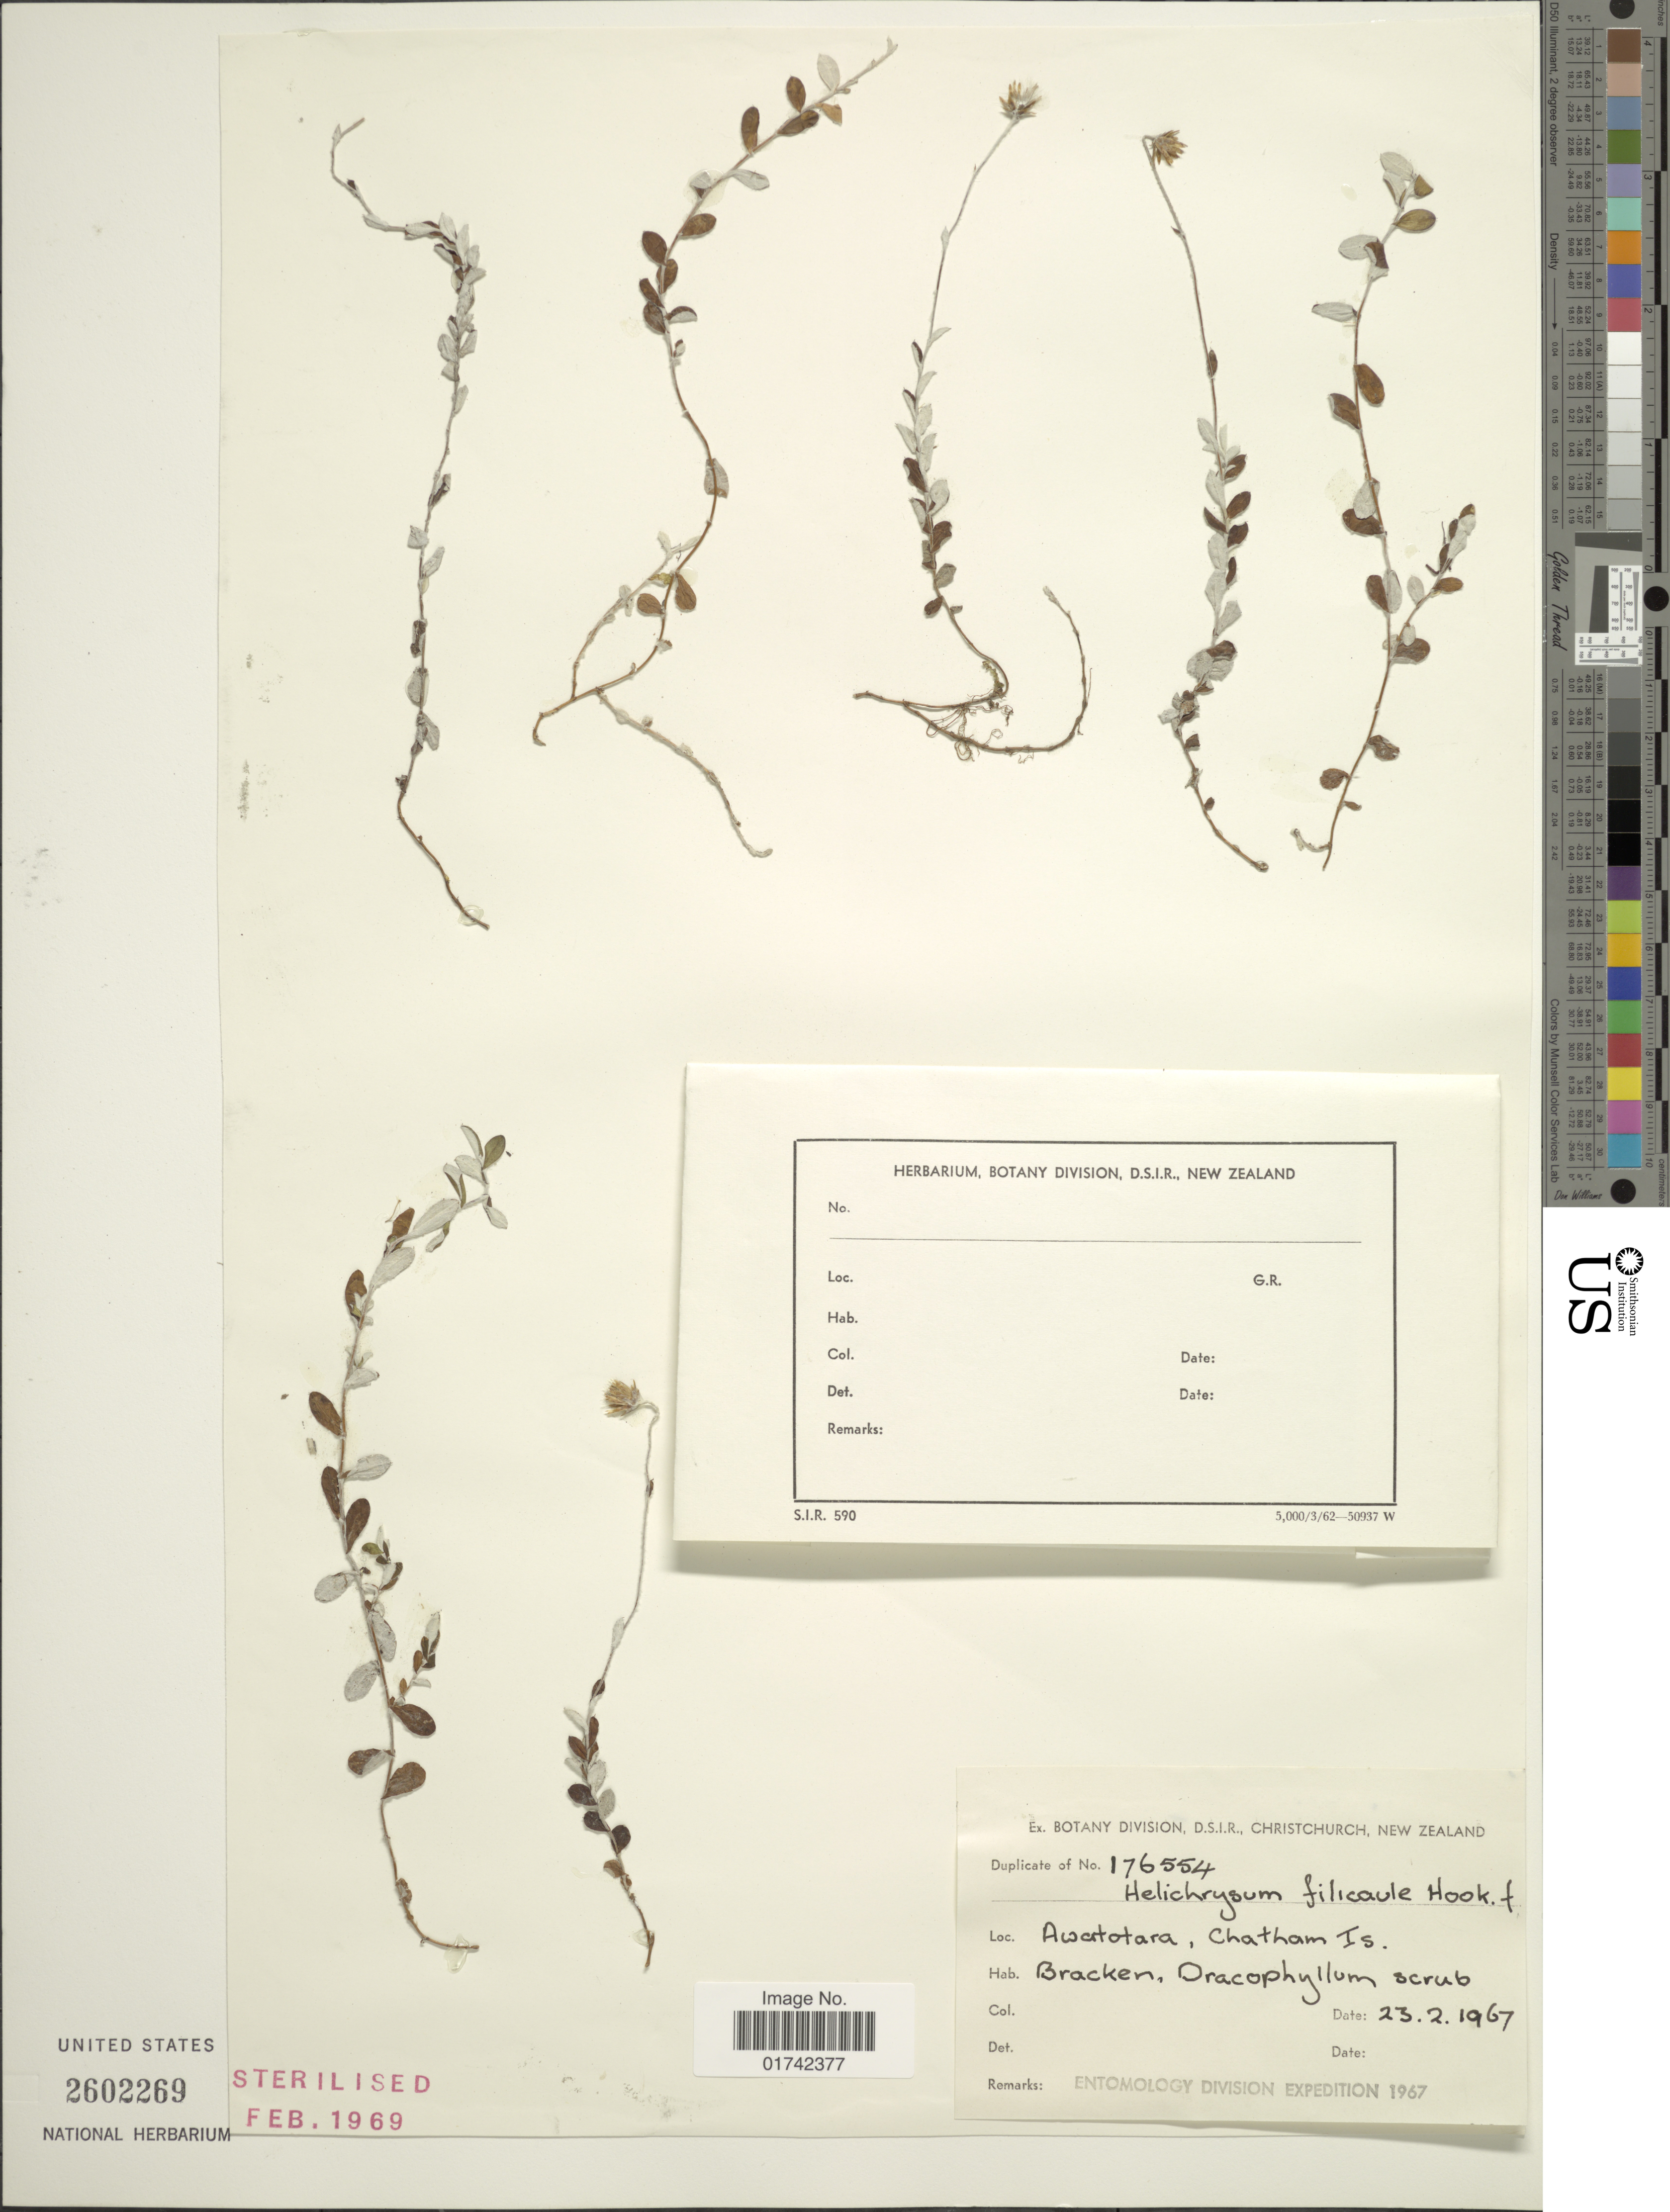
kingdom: Plantae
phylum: Tracheophyta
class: Magnoliopsida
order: Asterales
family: Asteraceae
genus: Helichrysum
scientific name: Helichrysum filicaule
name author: Hook. f.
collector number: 176554?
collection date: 1967-02-23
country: New Zealand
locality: Awatotara, Chatham Is.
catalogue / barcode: US 2602269